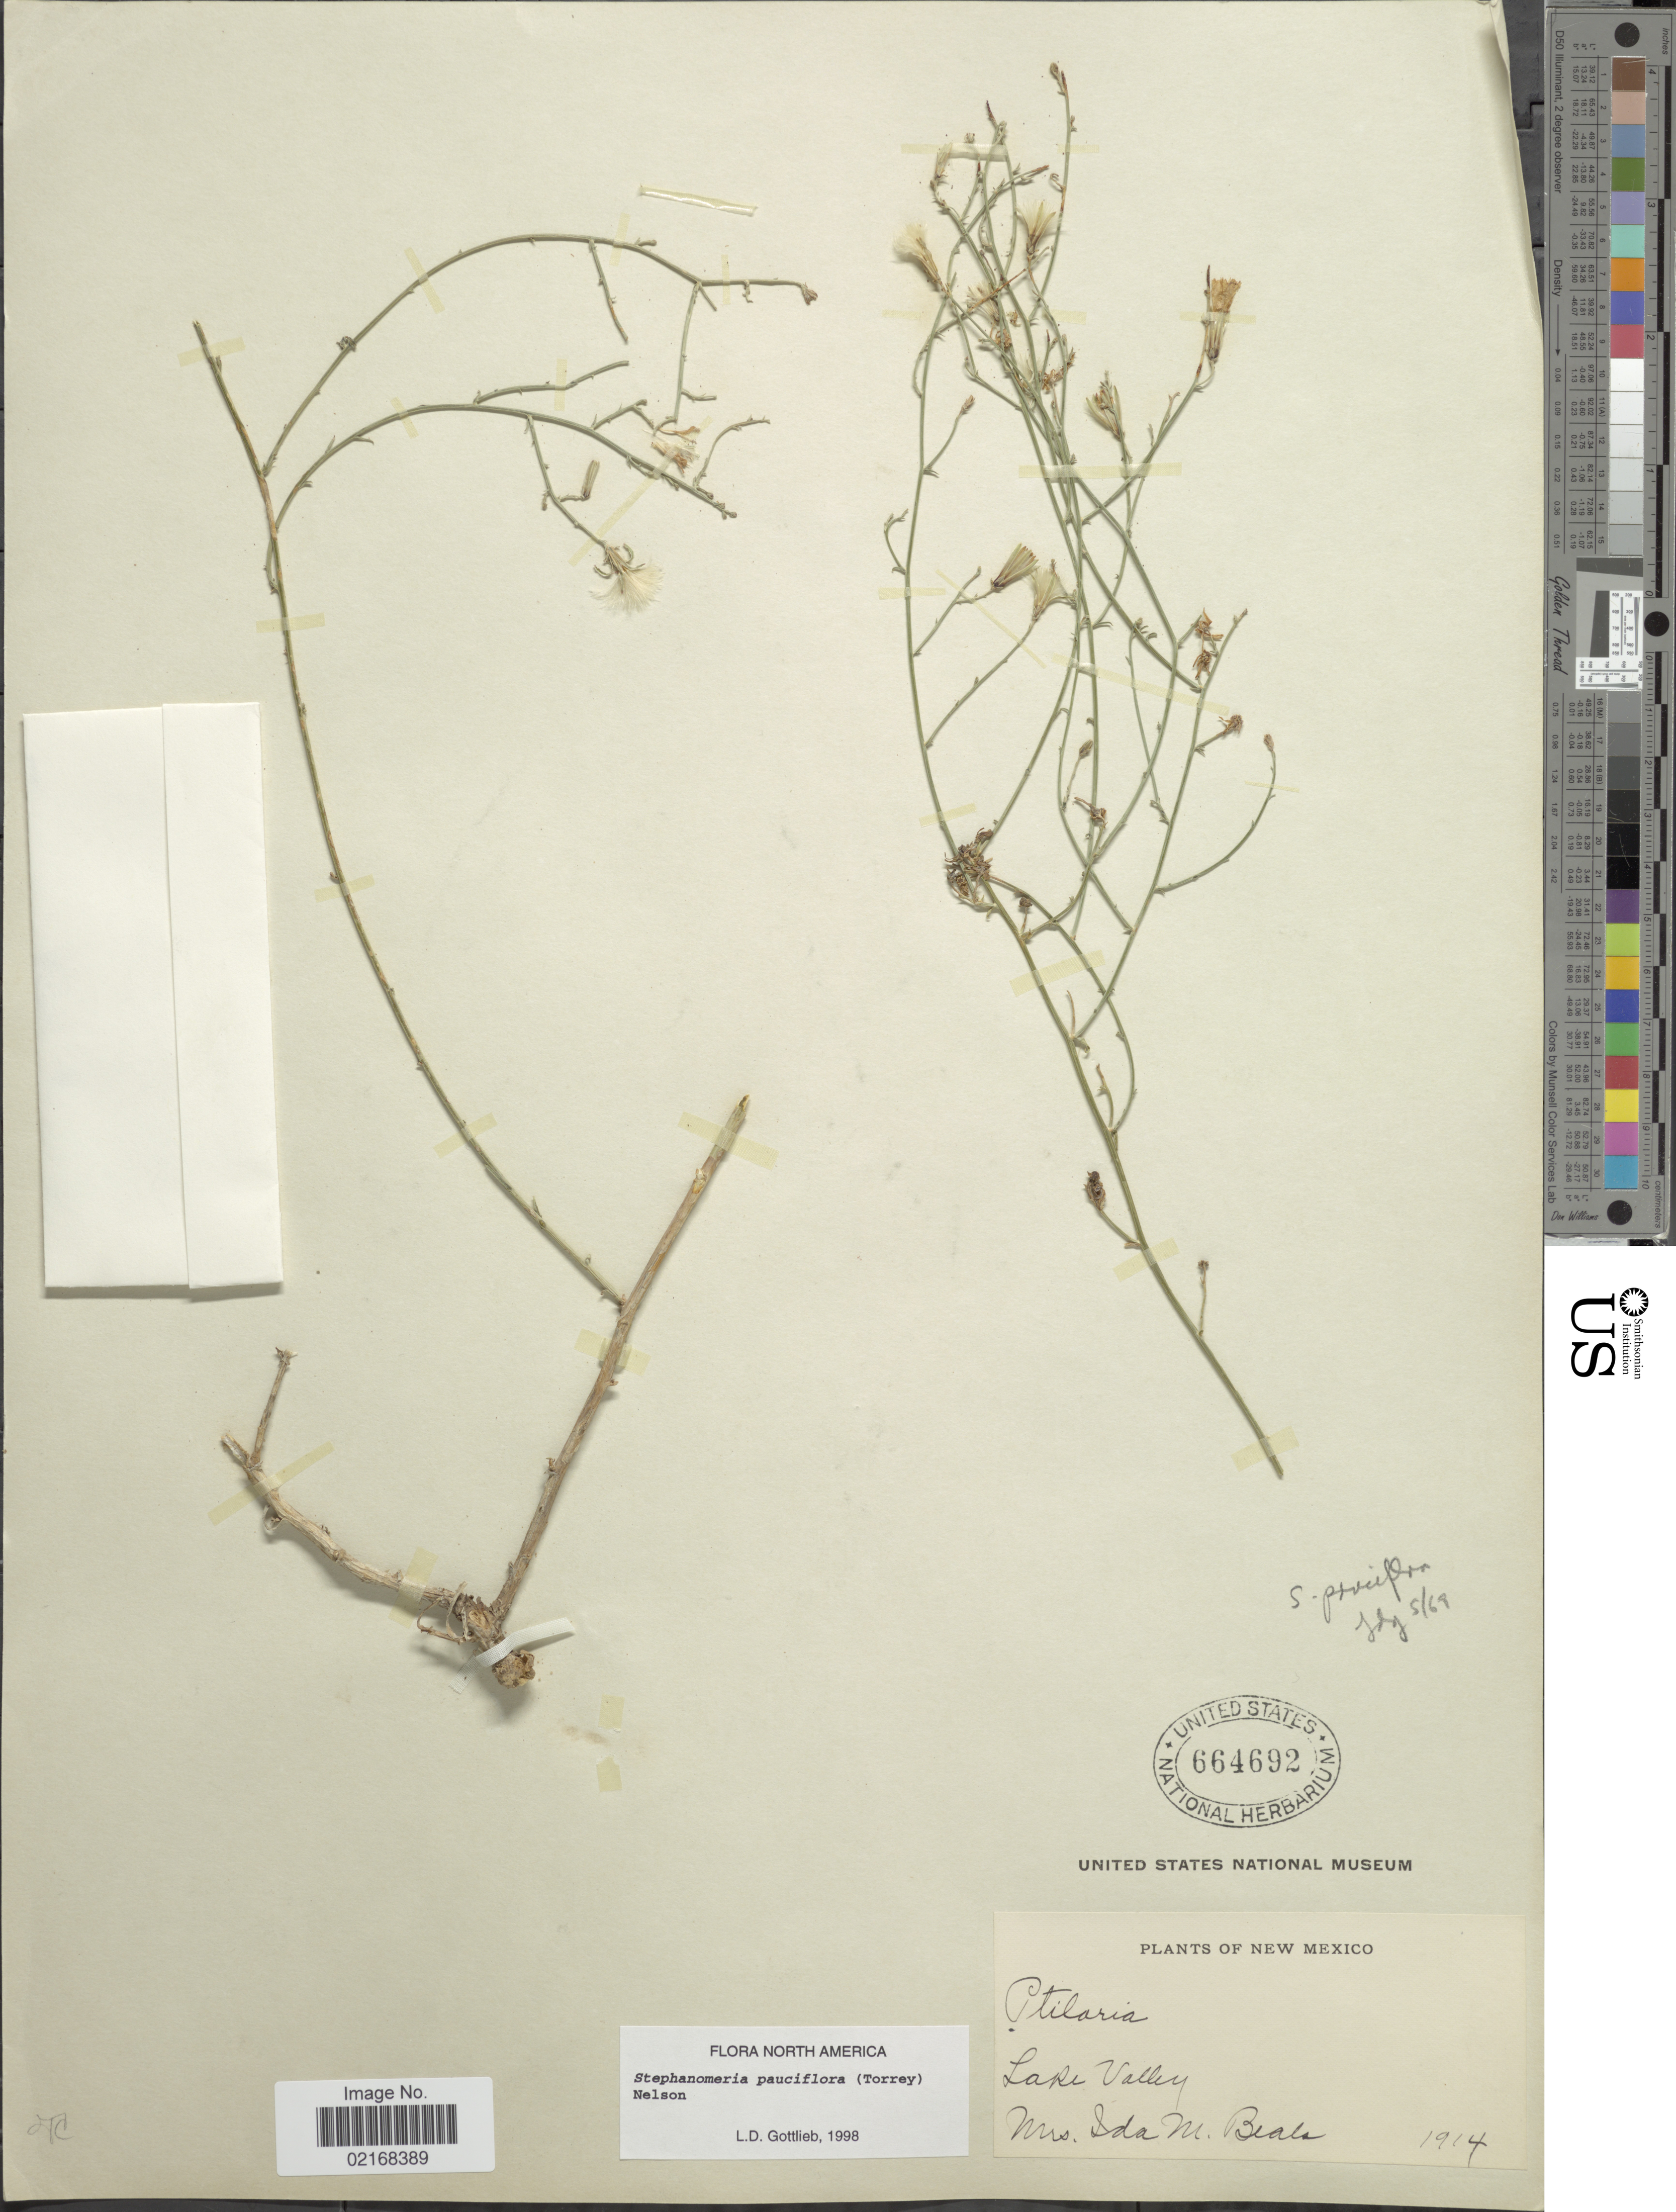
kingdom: Plantae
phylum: Tracheophyta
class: Magnoliopsida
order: Asterales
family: Asteraceae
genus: Stephanomeria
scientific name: Stephanomeria pauciflora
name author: (Torr.) A. Nelson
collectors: I. M. Beals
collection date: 1914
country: United States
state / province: New Mexico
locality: Lake Valley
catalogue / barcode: US 664692